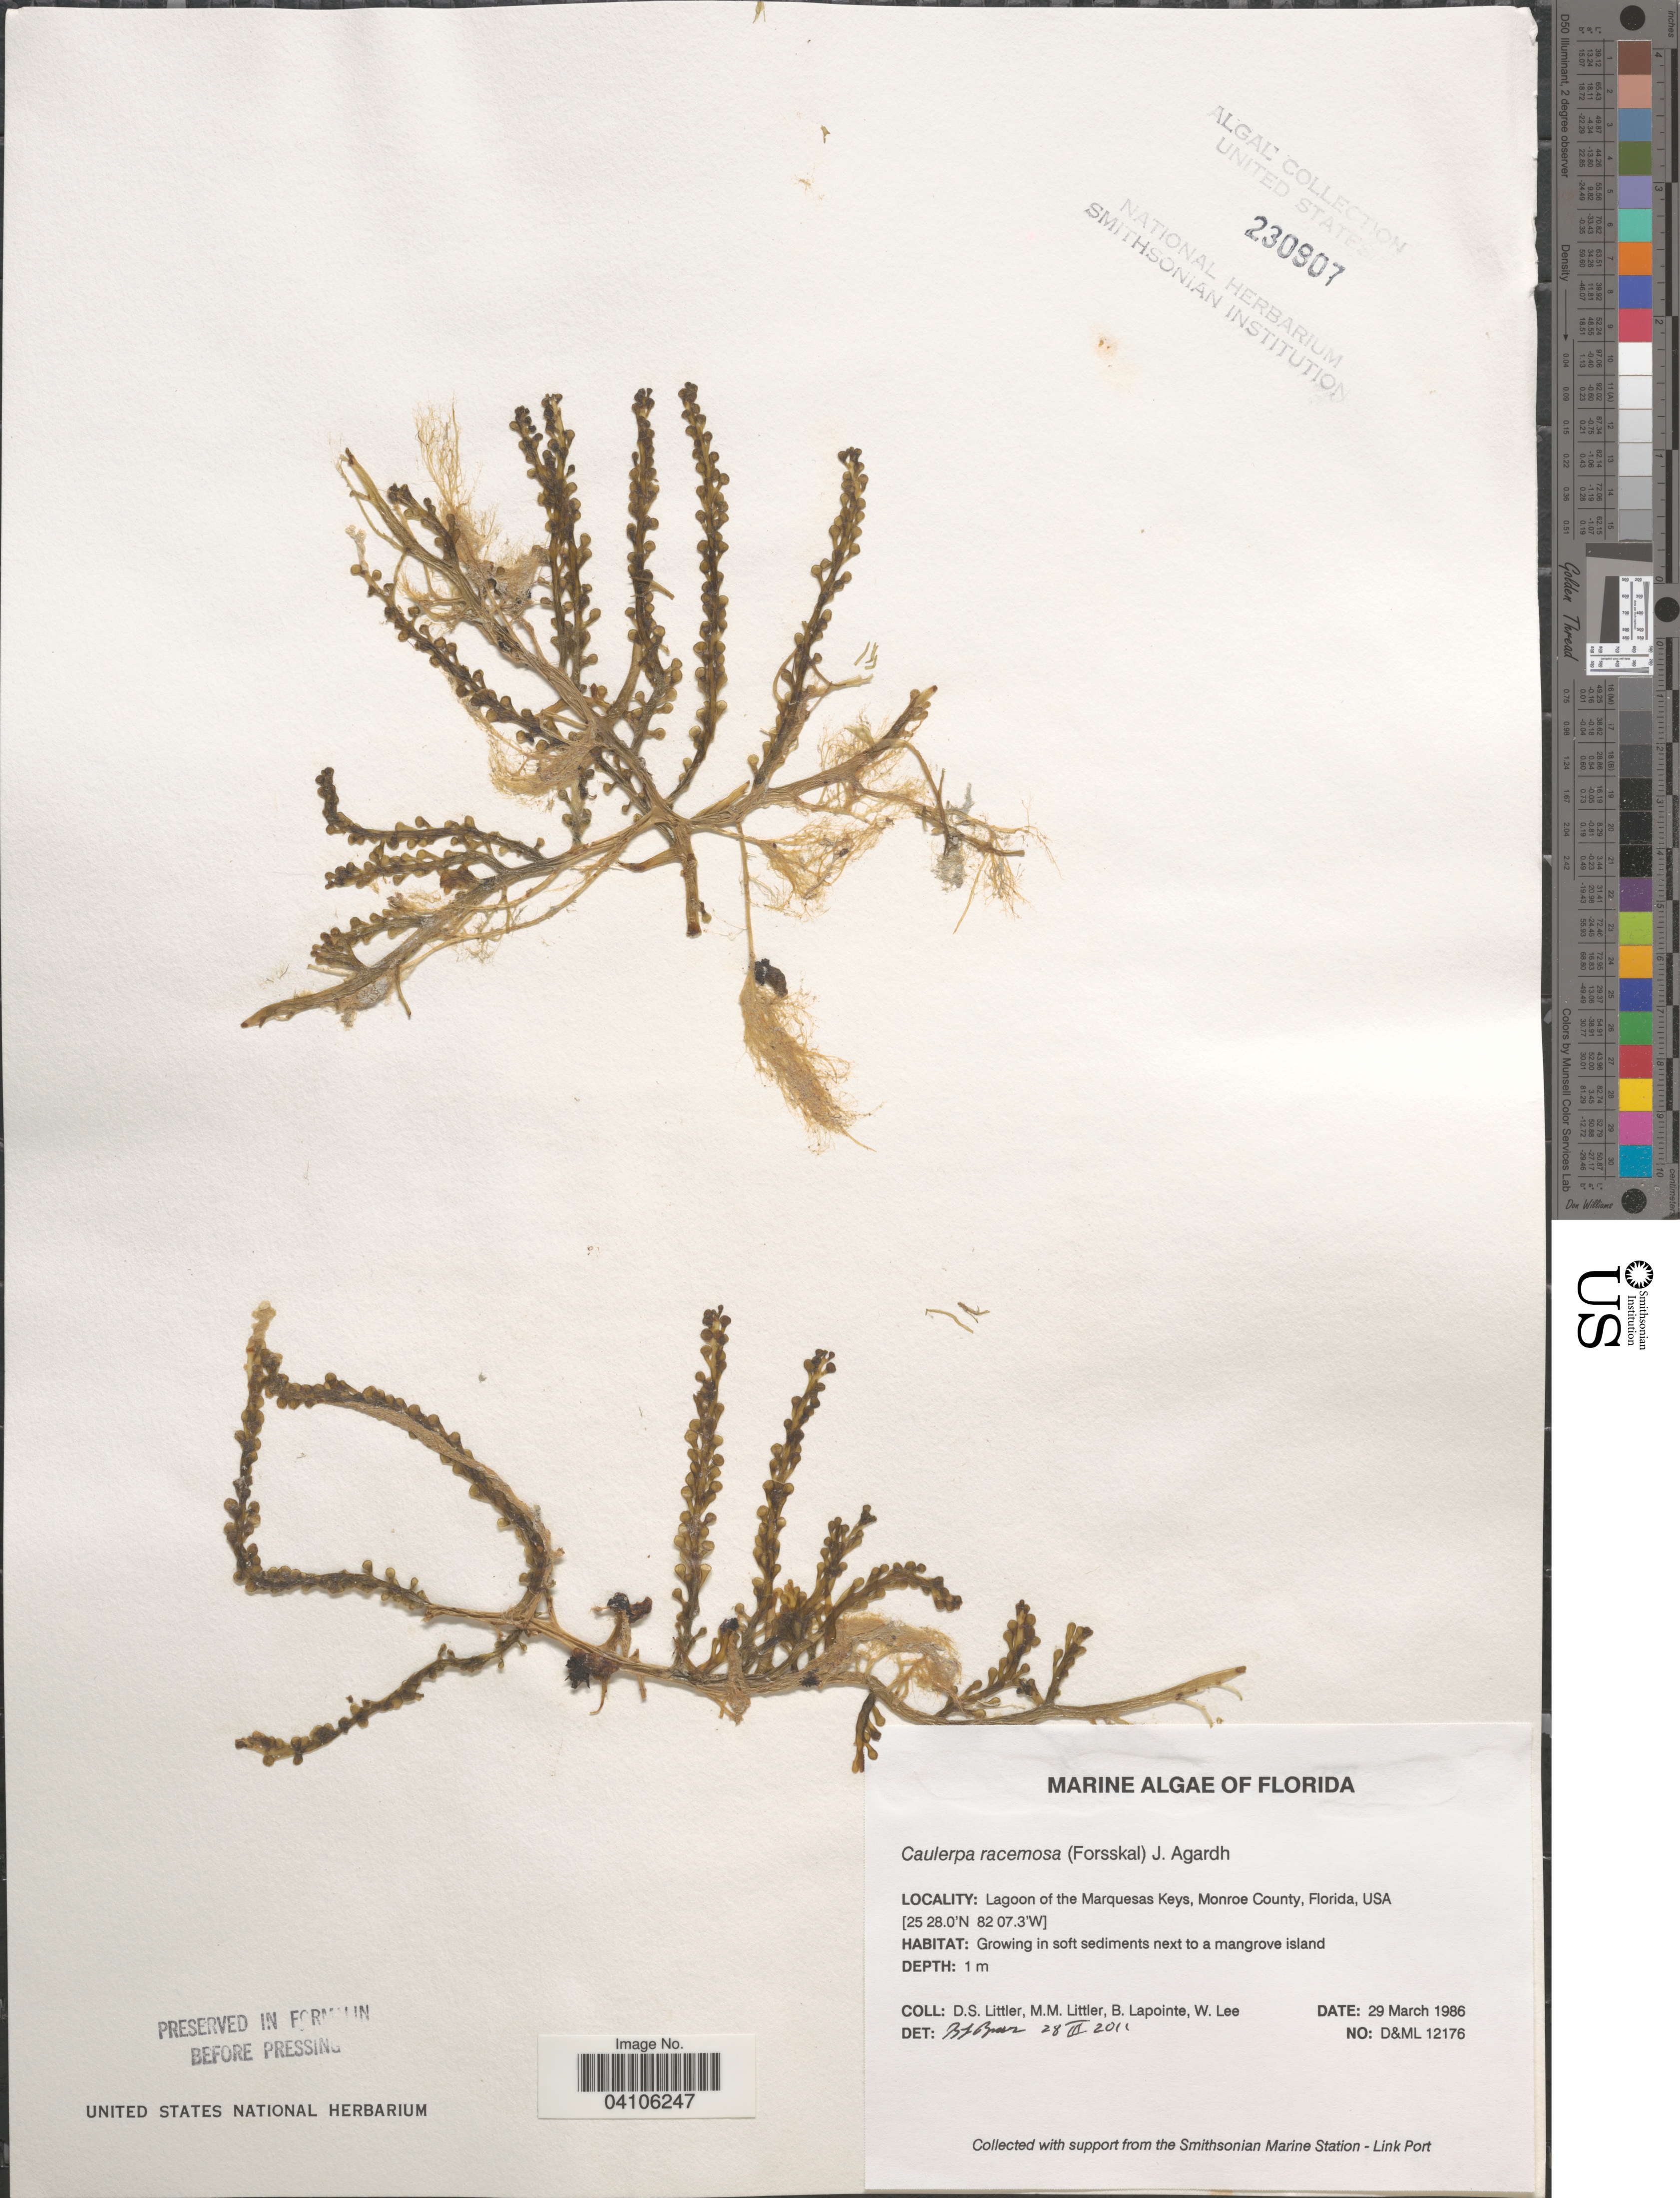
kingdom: Plantae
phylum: Chlorophyta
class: Ulvophyceae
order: Bryopsidales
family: Caulerpaceae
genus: Caulerpa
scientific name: Caulerpa racemosa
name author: (Forssk.) J. Agardh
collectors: D. S. Littler, B. Lapointe & W. Lee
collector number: D&ML12176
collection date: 1986-03-29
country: United States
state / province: Florida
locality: Lagoon of the Marquesas Keys, Monroe County.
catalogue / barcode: US 230907